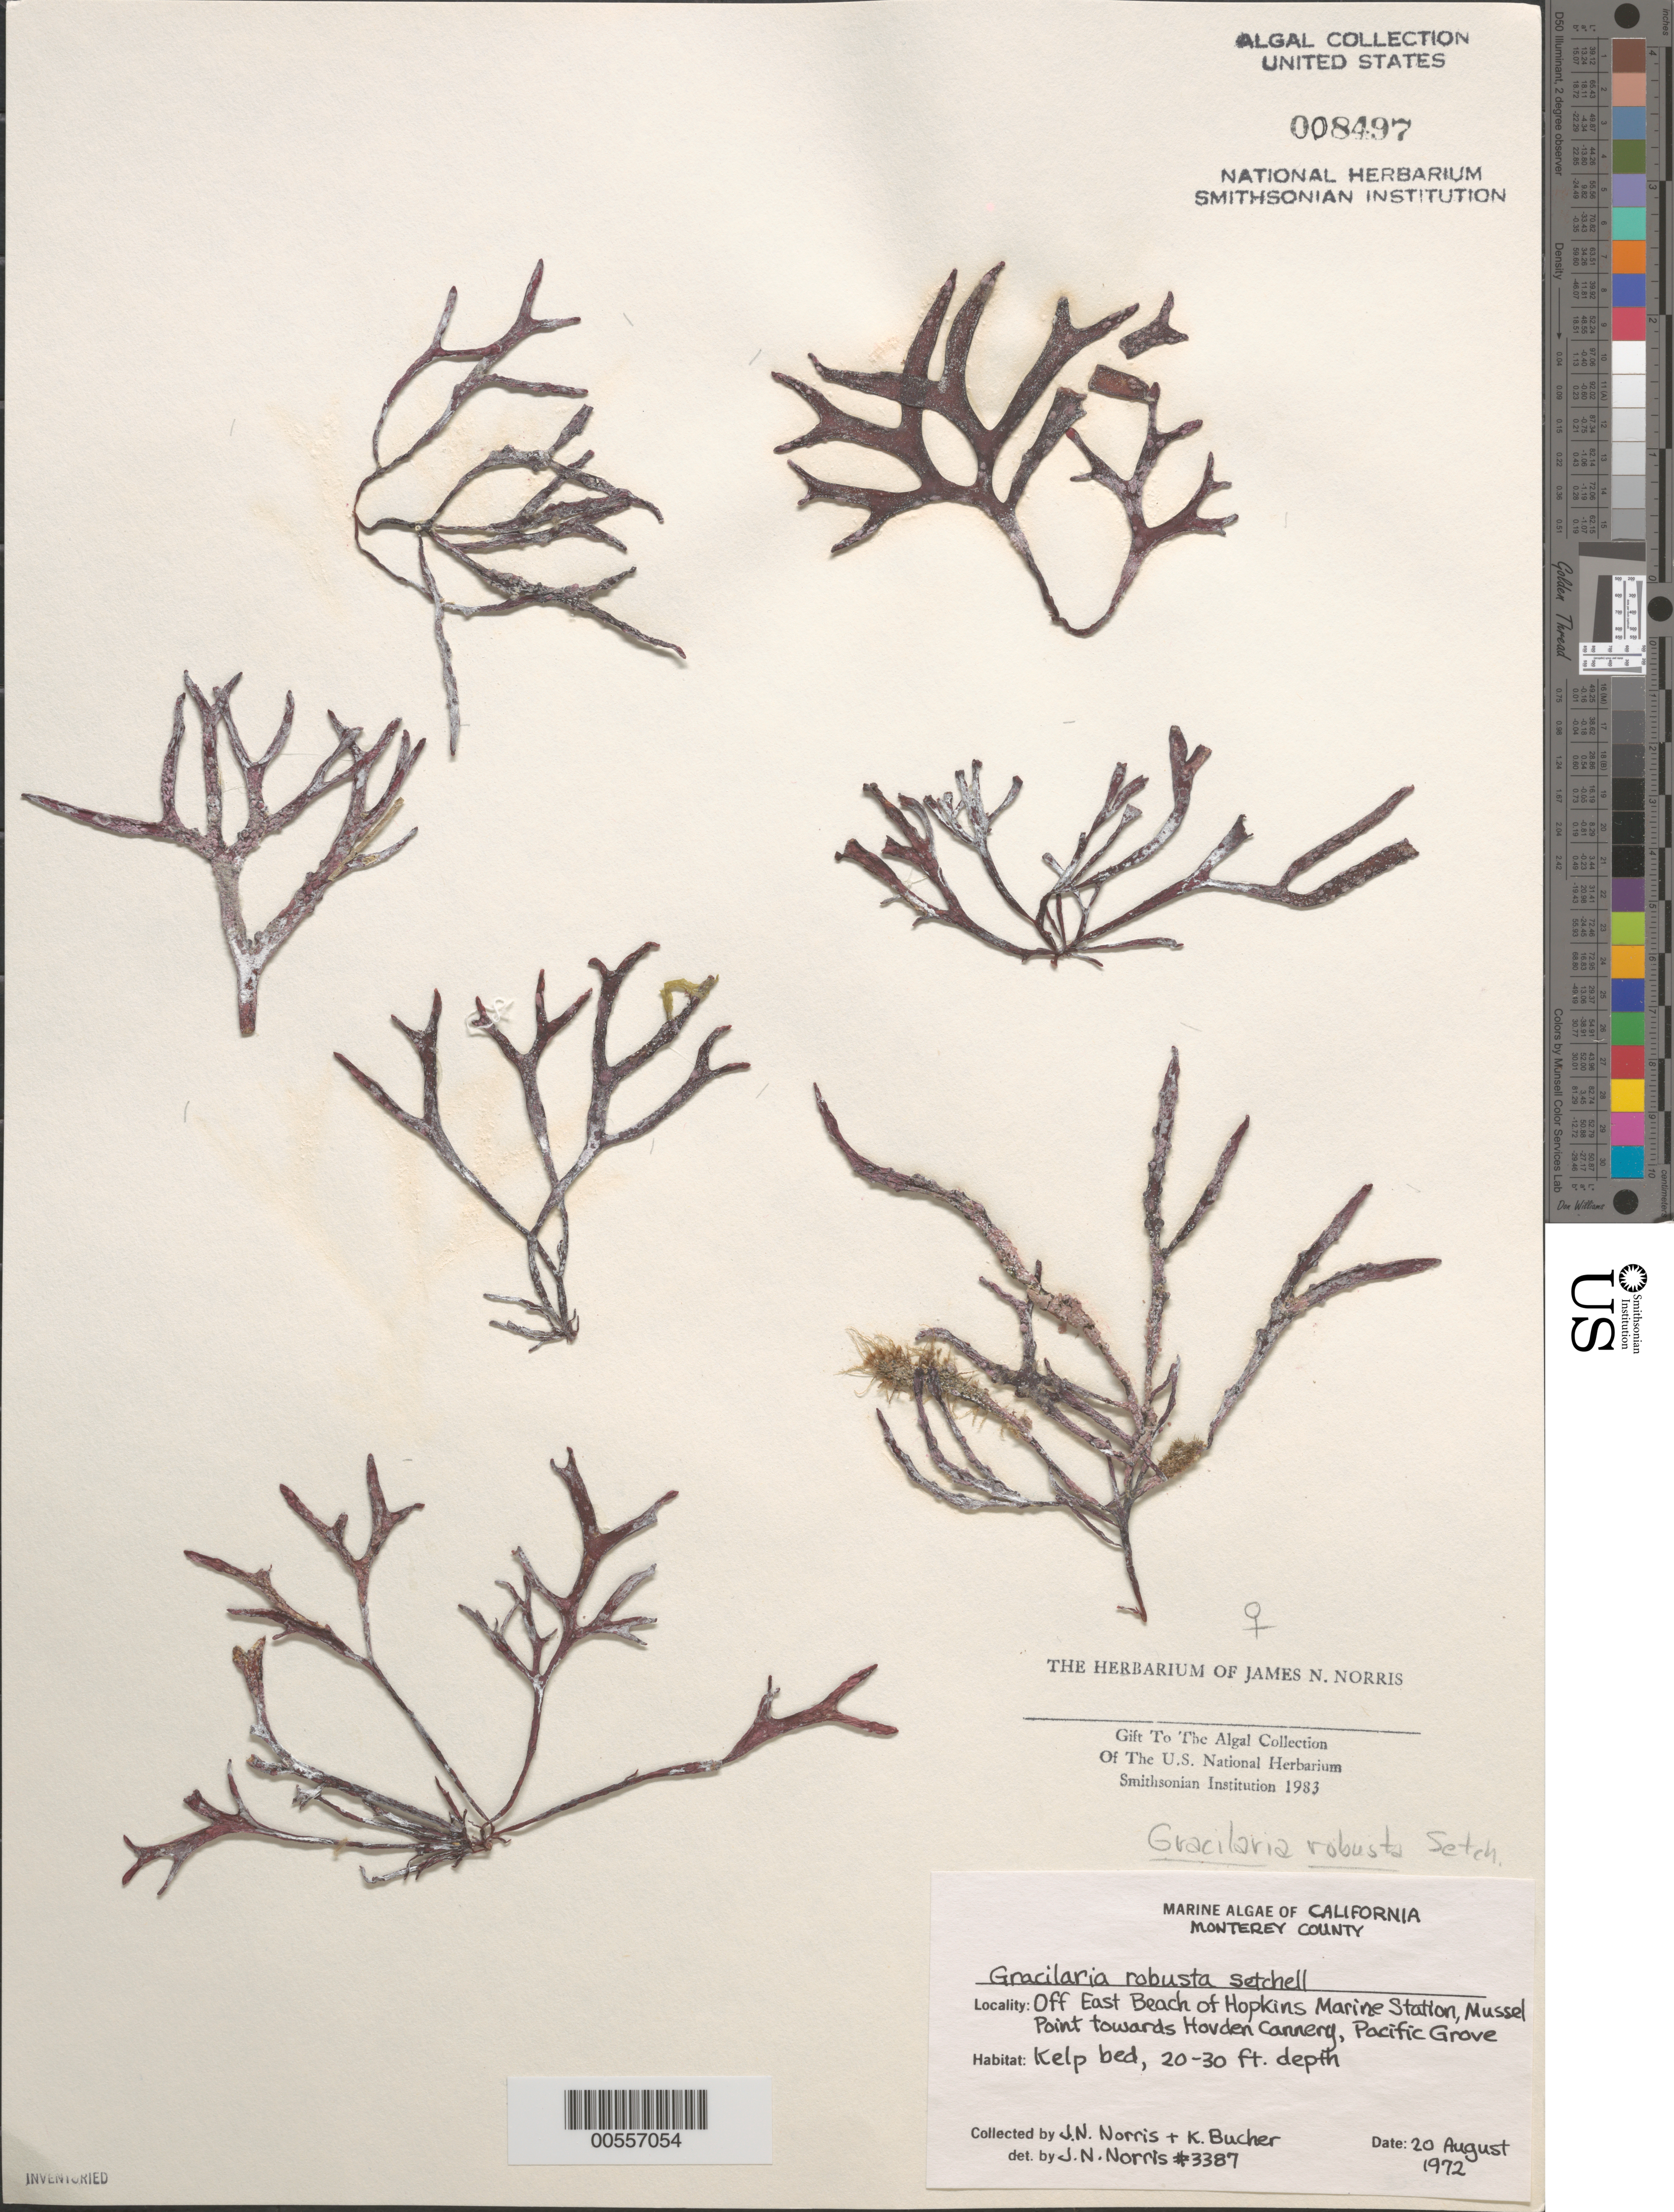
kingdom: Plantae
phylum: Rhodophyta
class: Florideophyceae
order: Gracilariales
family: Gracilariaceae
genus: Gracilaria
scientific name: Gracilaria robusta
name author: Setch. in Collins et al.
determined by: Norris, James N.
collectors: J. N. Norris & K. E. Bucher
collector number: JN-3387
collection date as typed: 20 Aug 1972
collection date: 1972-08-20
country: United States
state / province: California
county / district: Monterey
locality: Pacific Grove, off east beach of Hopkins Marine Station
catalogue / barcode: US 8497